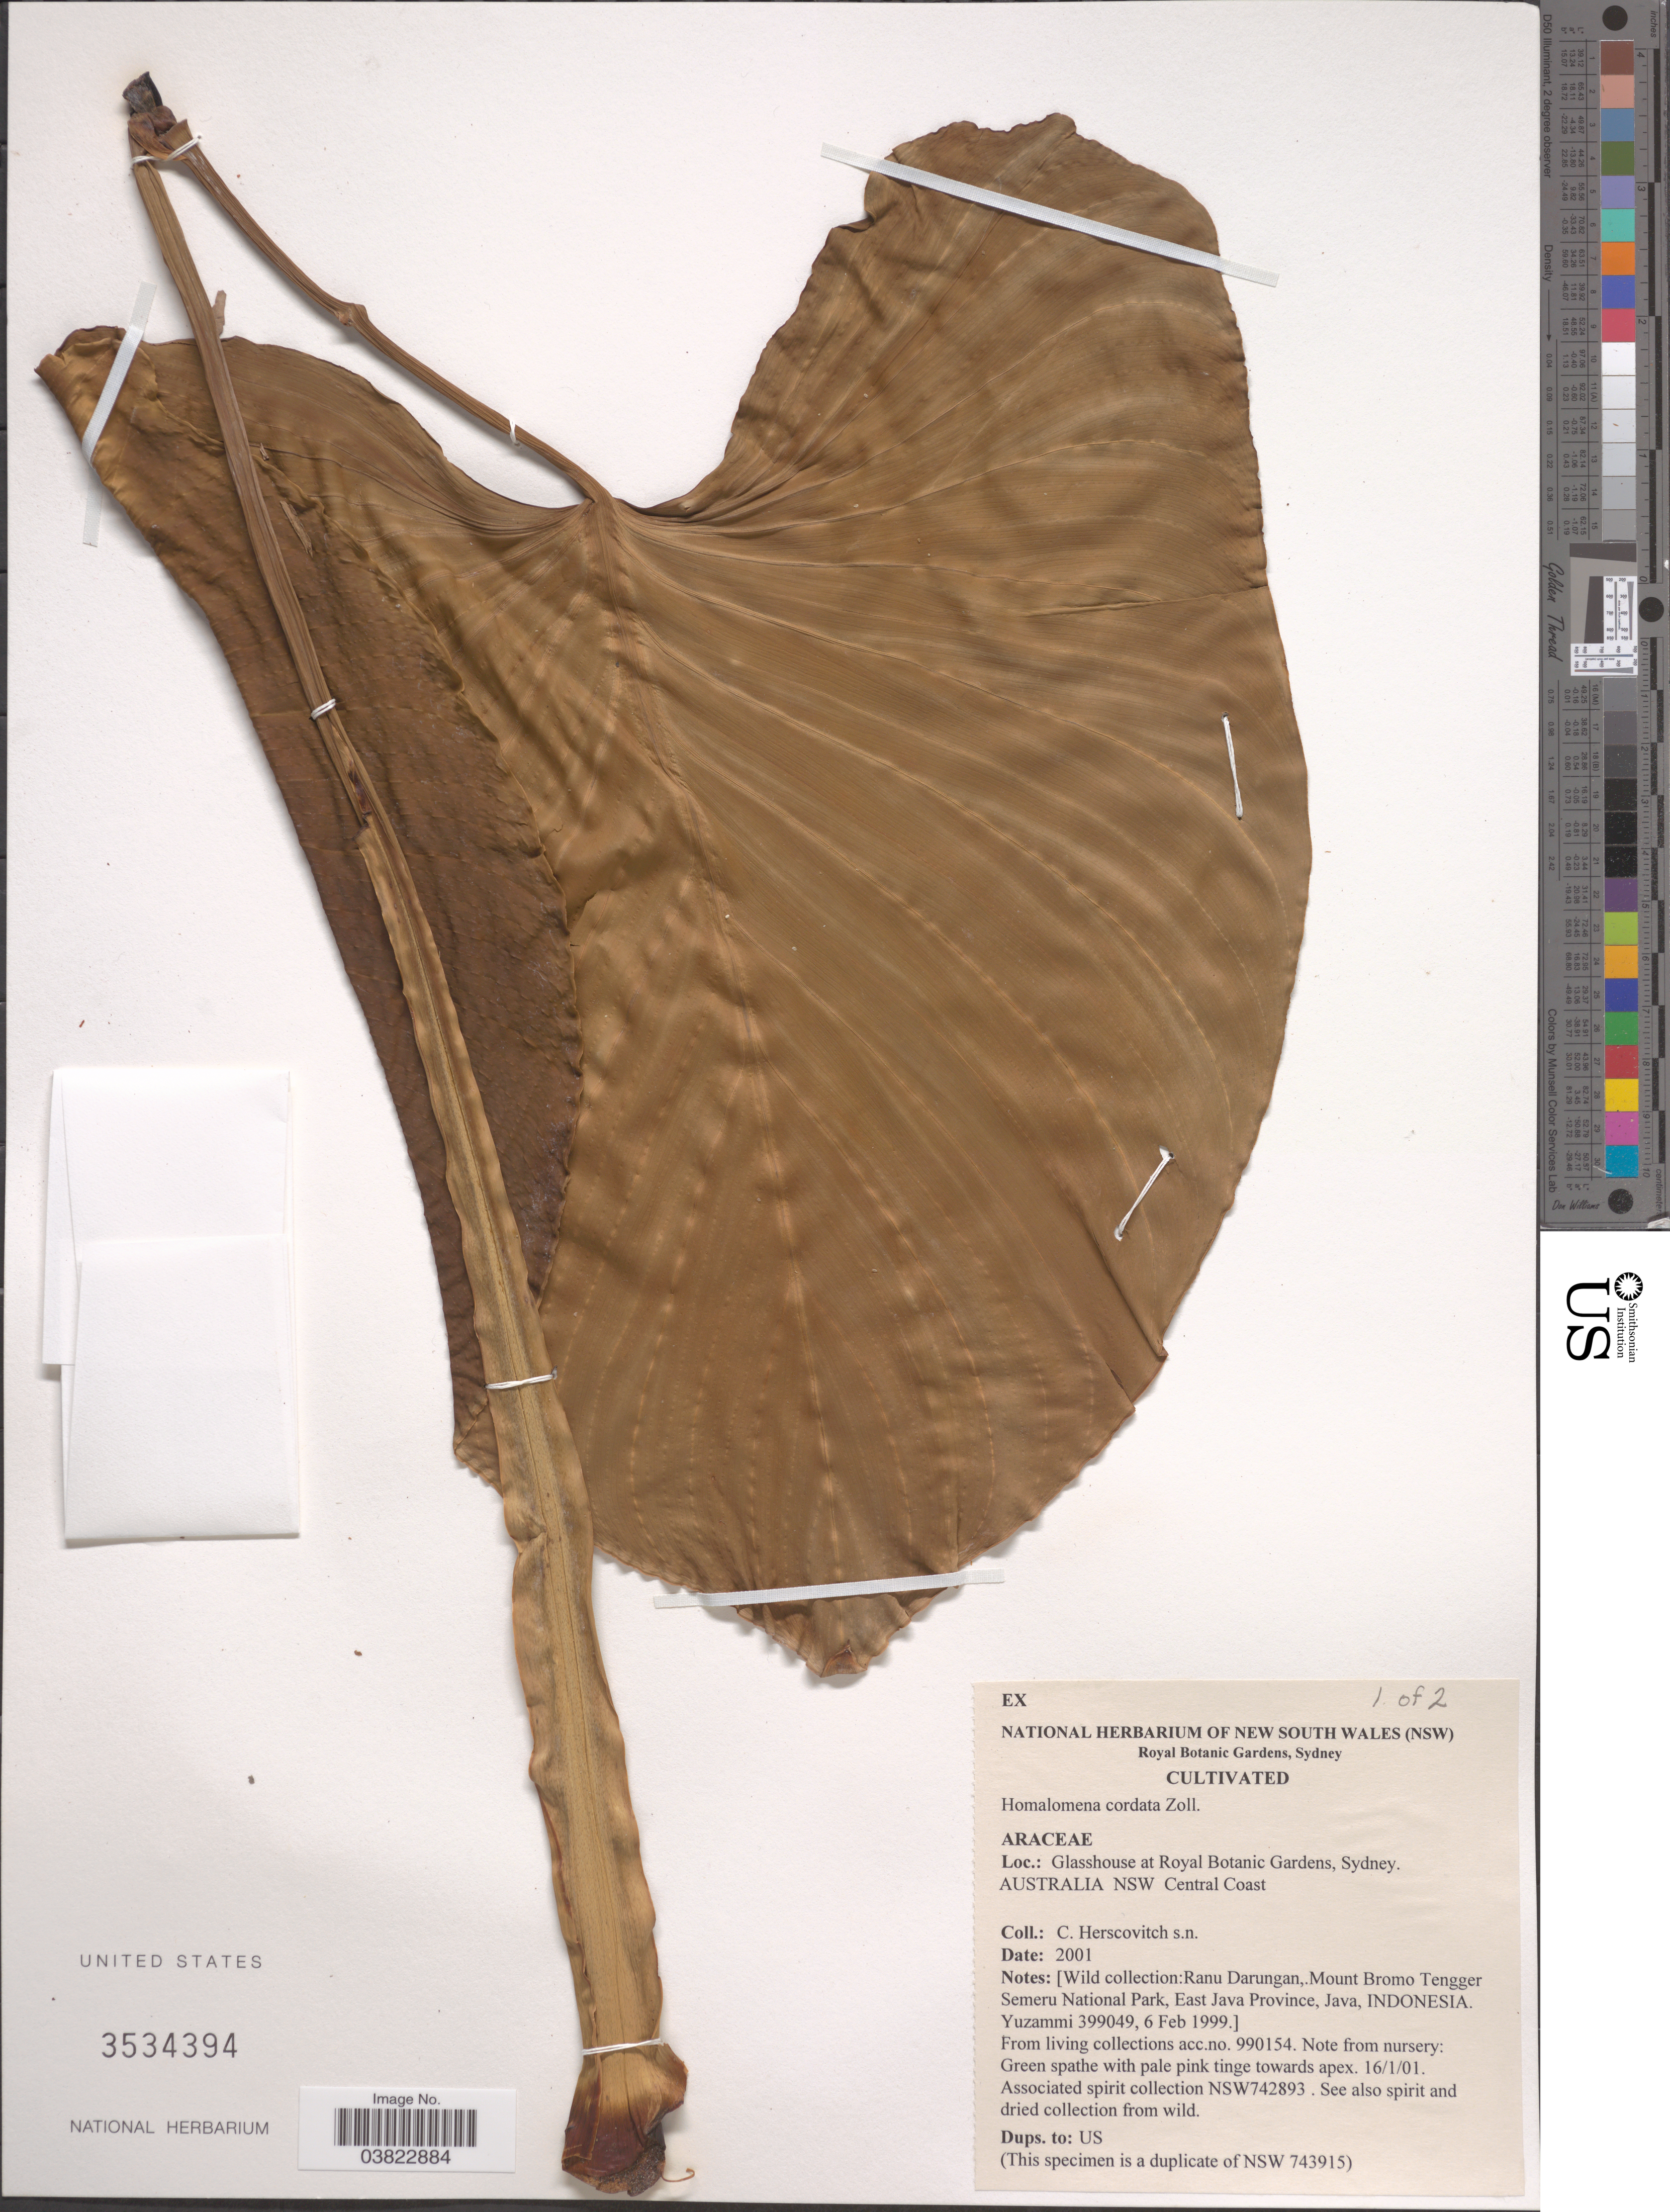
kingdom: Plantae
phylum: Tracheophyta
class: Liliopsida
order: Alismatales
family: Araceae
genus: Homalomena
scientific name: Homalomena cordata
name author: Schott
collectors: C. Herscovitch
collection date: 2001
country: Australia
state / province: New South Wales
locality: Glasshouse at Royal Botanic Gardens, Sydney. Central Coast.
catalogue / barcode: US 3534394